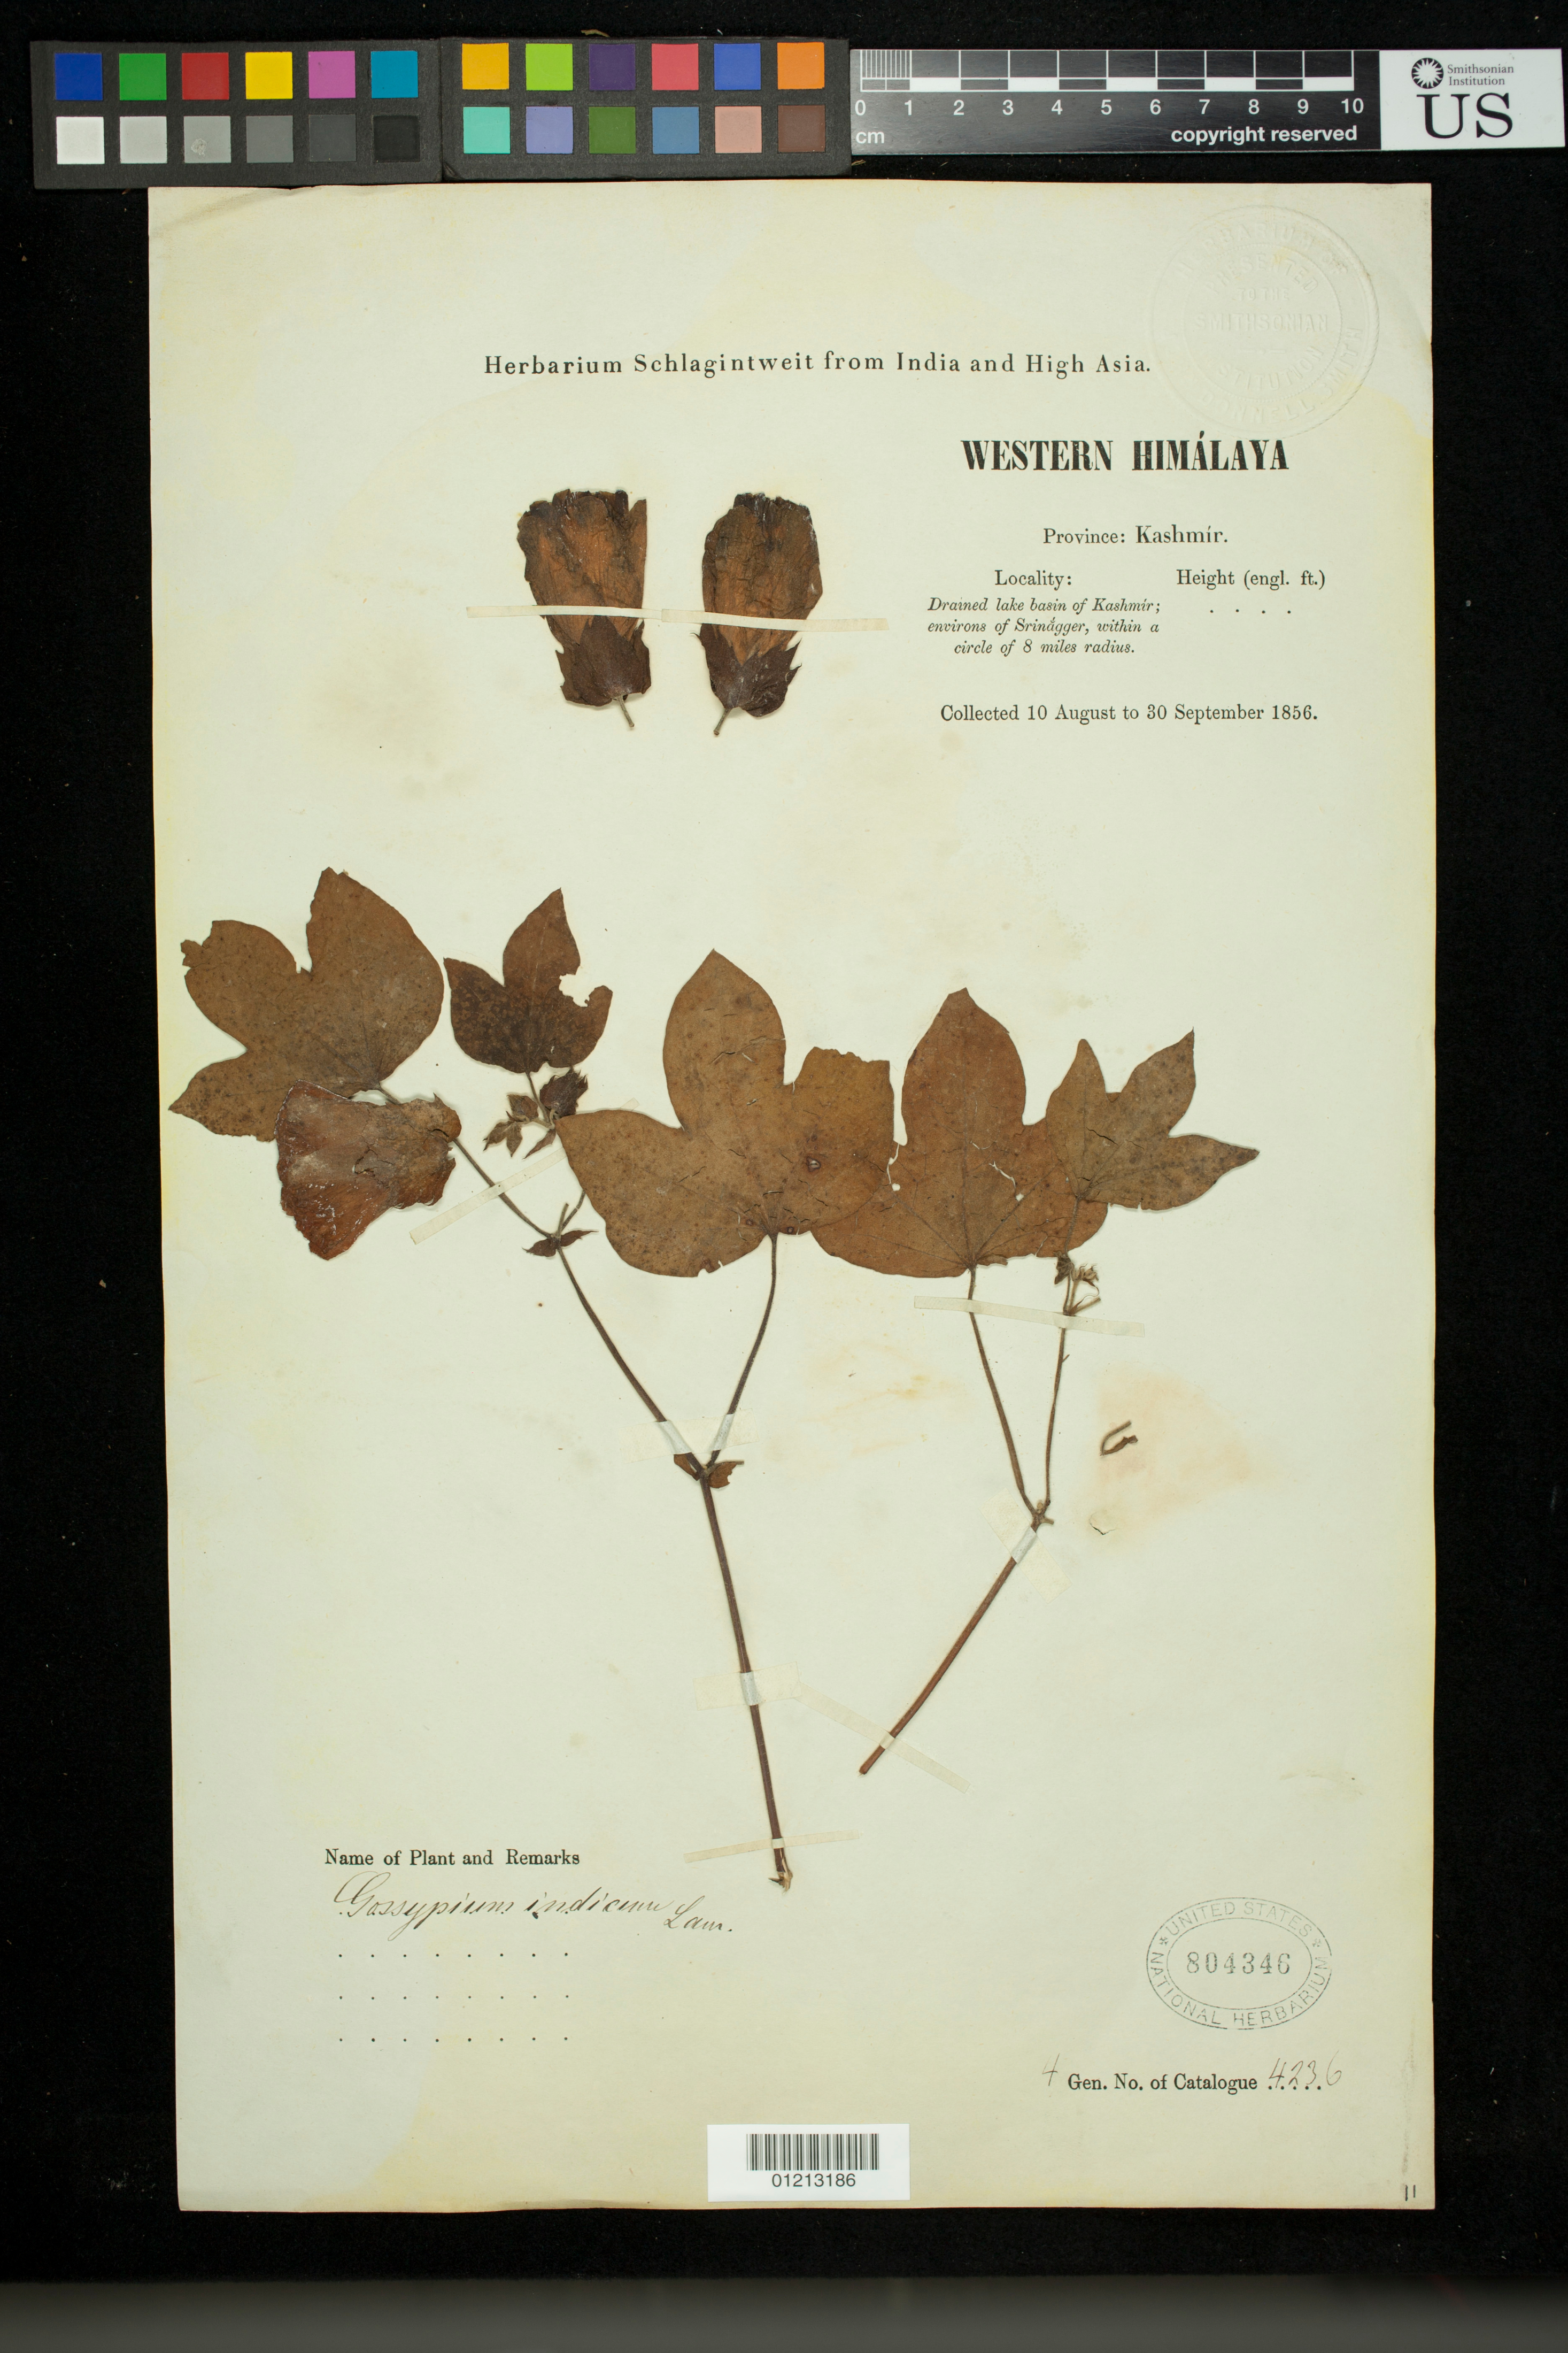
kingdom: Plantae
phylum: Tracheophyta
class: Magnoliopsida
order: Malvales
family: Malvaceae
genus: Gossypium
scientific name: Gossypium indicum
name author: Lam.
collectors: Herbarium Schlagintweit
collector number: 4236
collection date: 1856-08-10/1856-09-30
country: India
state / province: Jammu and Kashmir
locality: Drained lake basin of Kashmir, environs of Srinagar, within a circle of 8 miles radius.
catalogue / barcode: US 804346